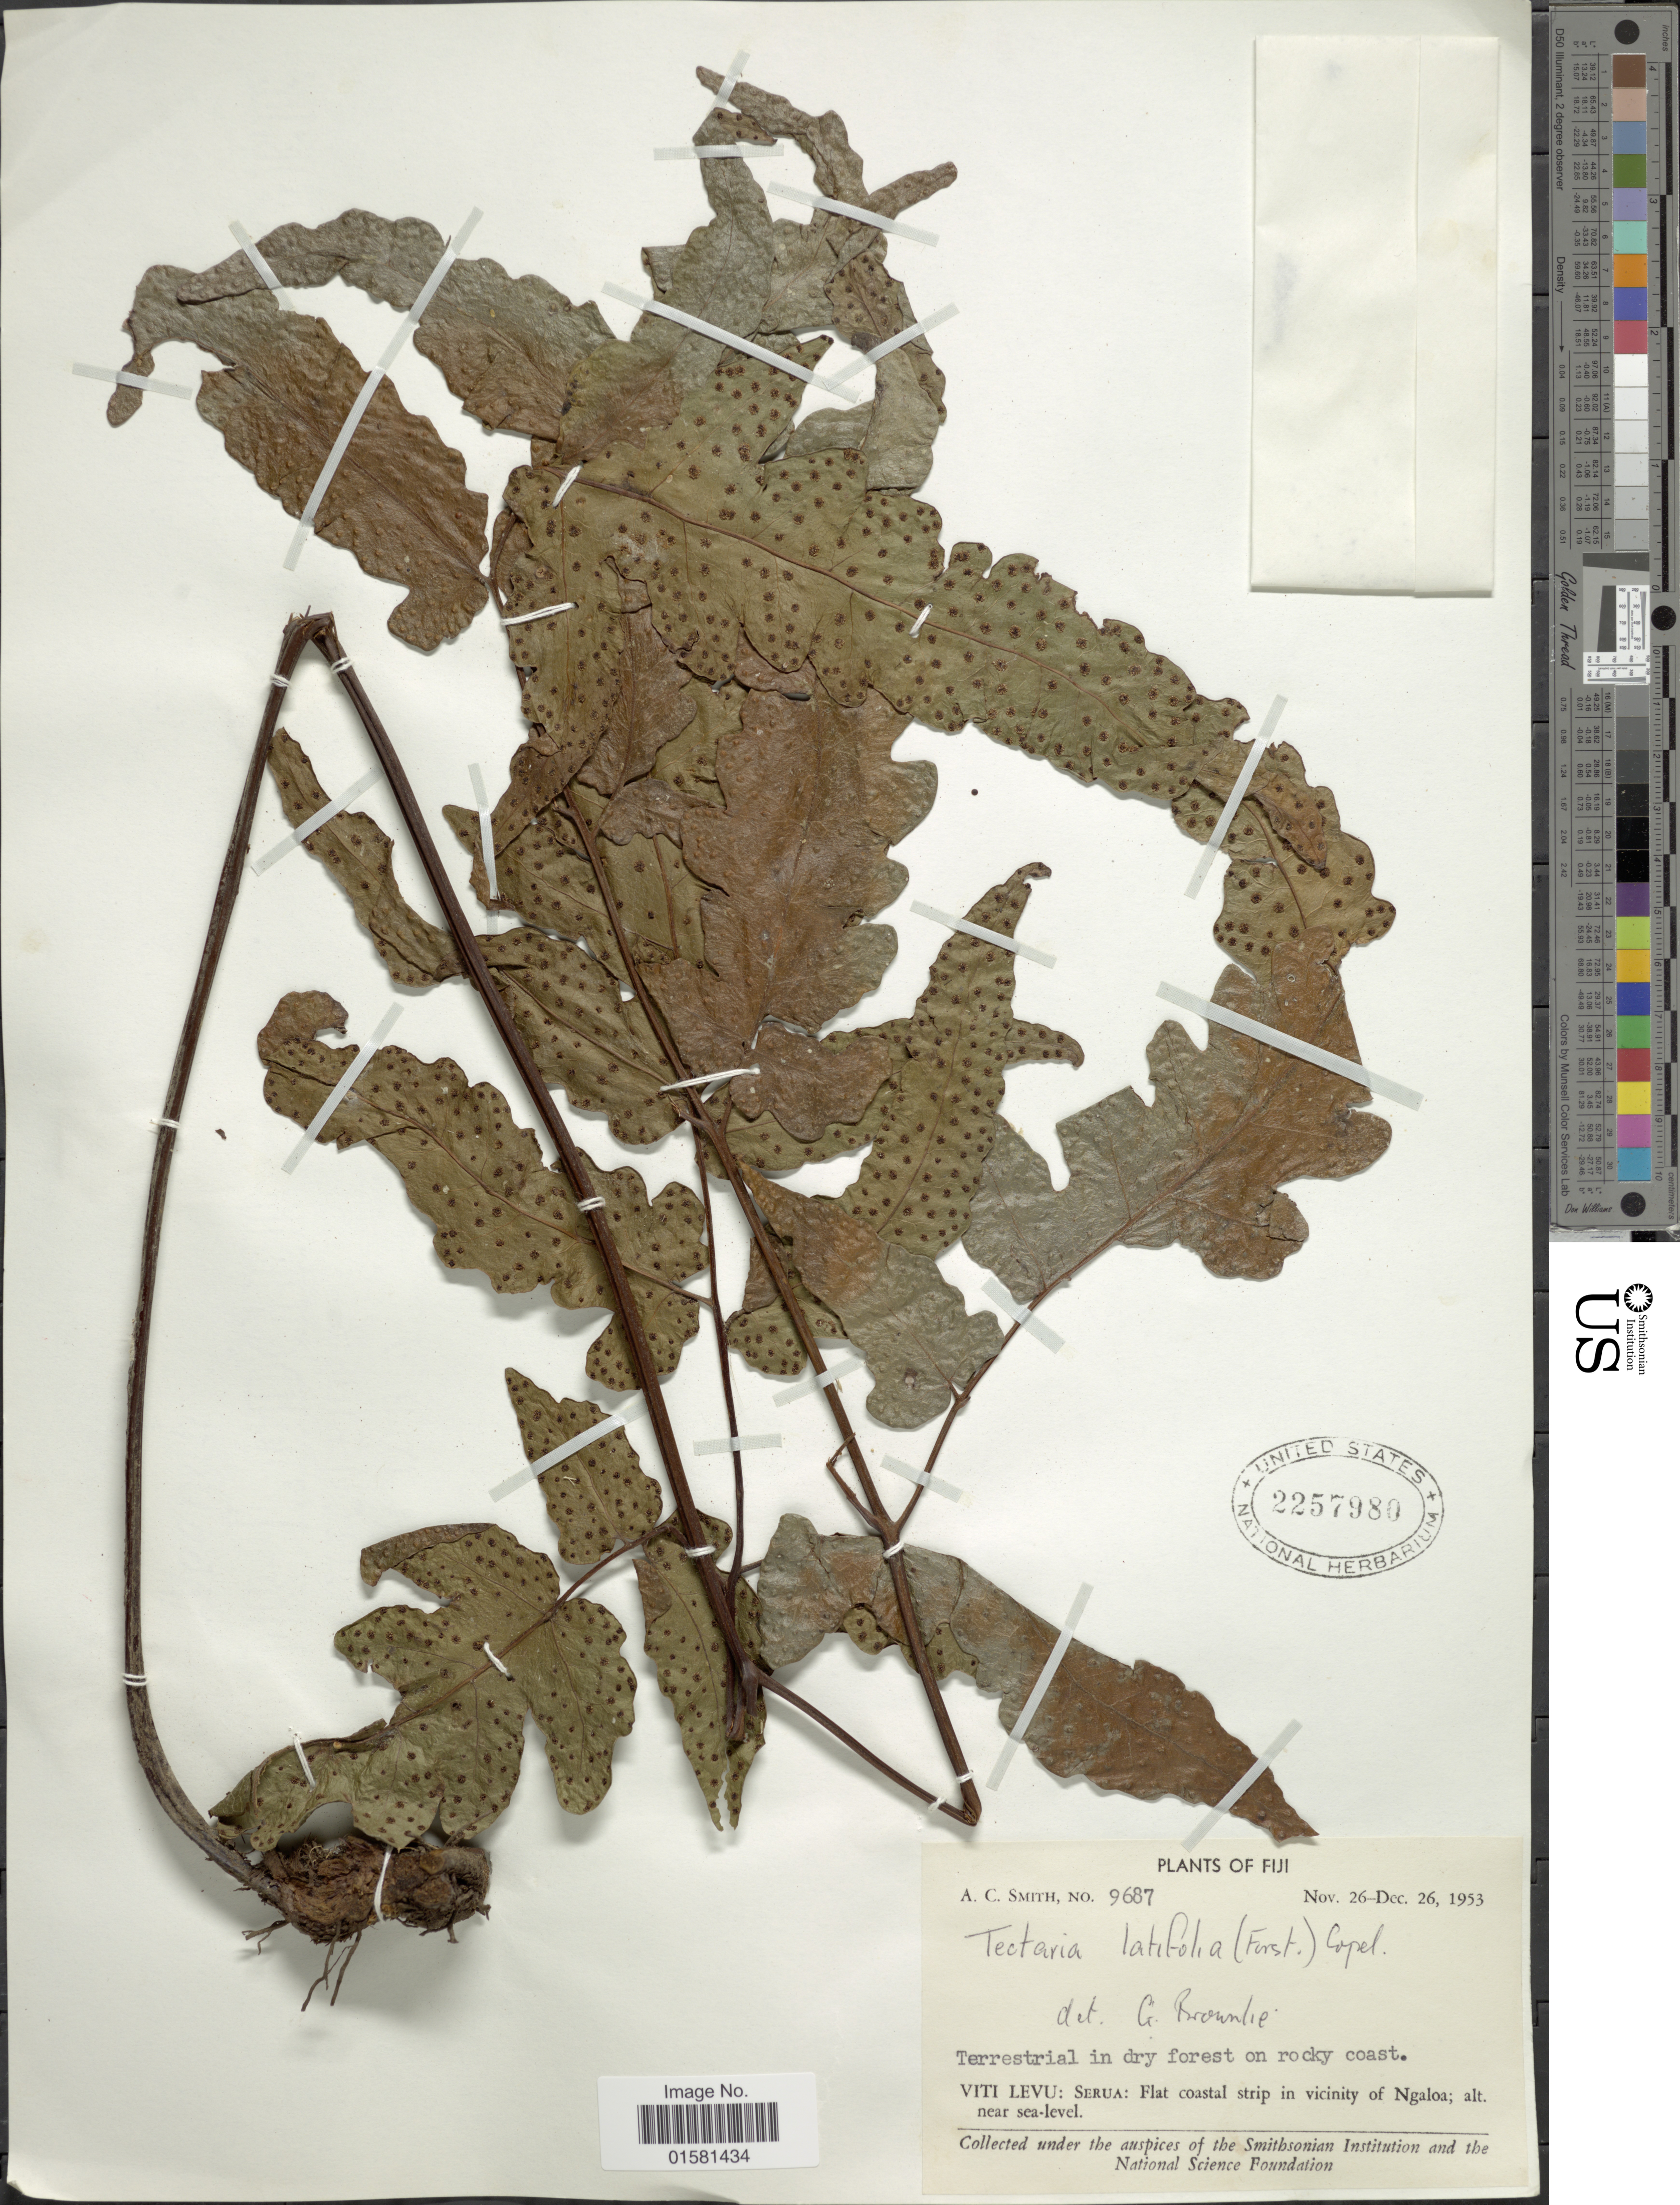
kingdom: Plantae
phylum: Tracheophyta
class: Polypodiopsida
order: Polypodiales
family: Tectariaceae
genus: Tectaria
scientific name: Tectaria latifolia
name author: (G. Forst.) Copel.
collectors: A. C. Smith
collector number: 9687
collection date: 1953-11-26/1953-12-26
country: Fiji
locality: Fiji, Viti Levu: Serua: Flat coastal strip in vicinity of Ngaloa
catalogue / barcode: US 2257980